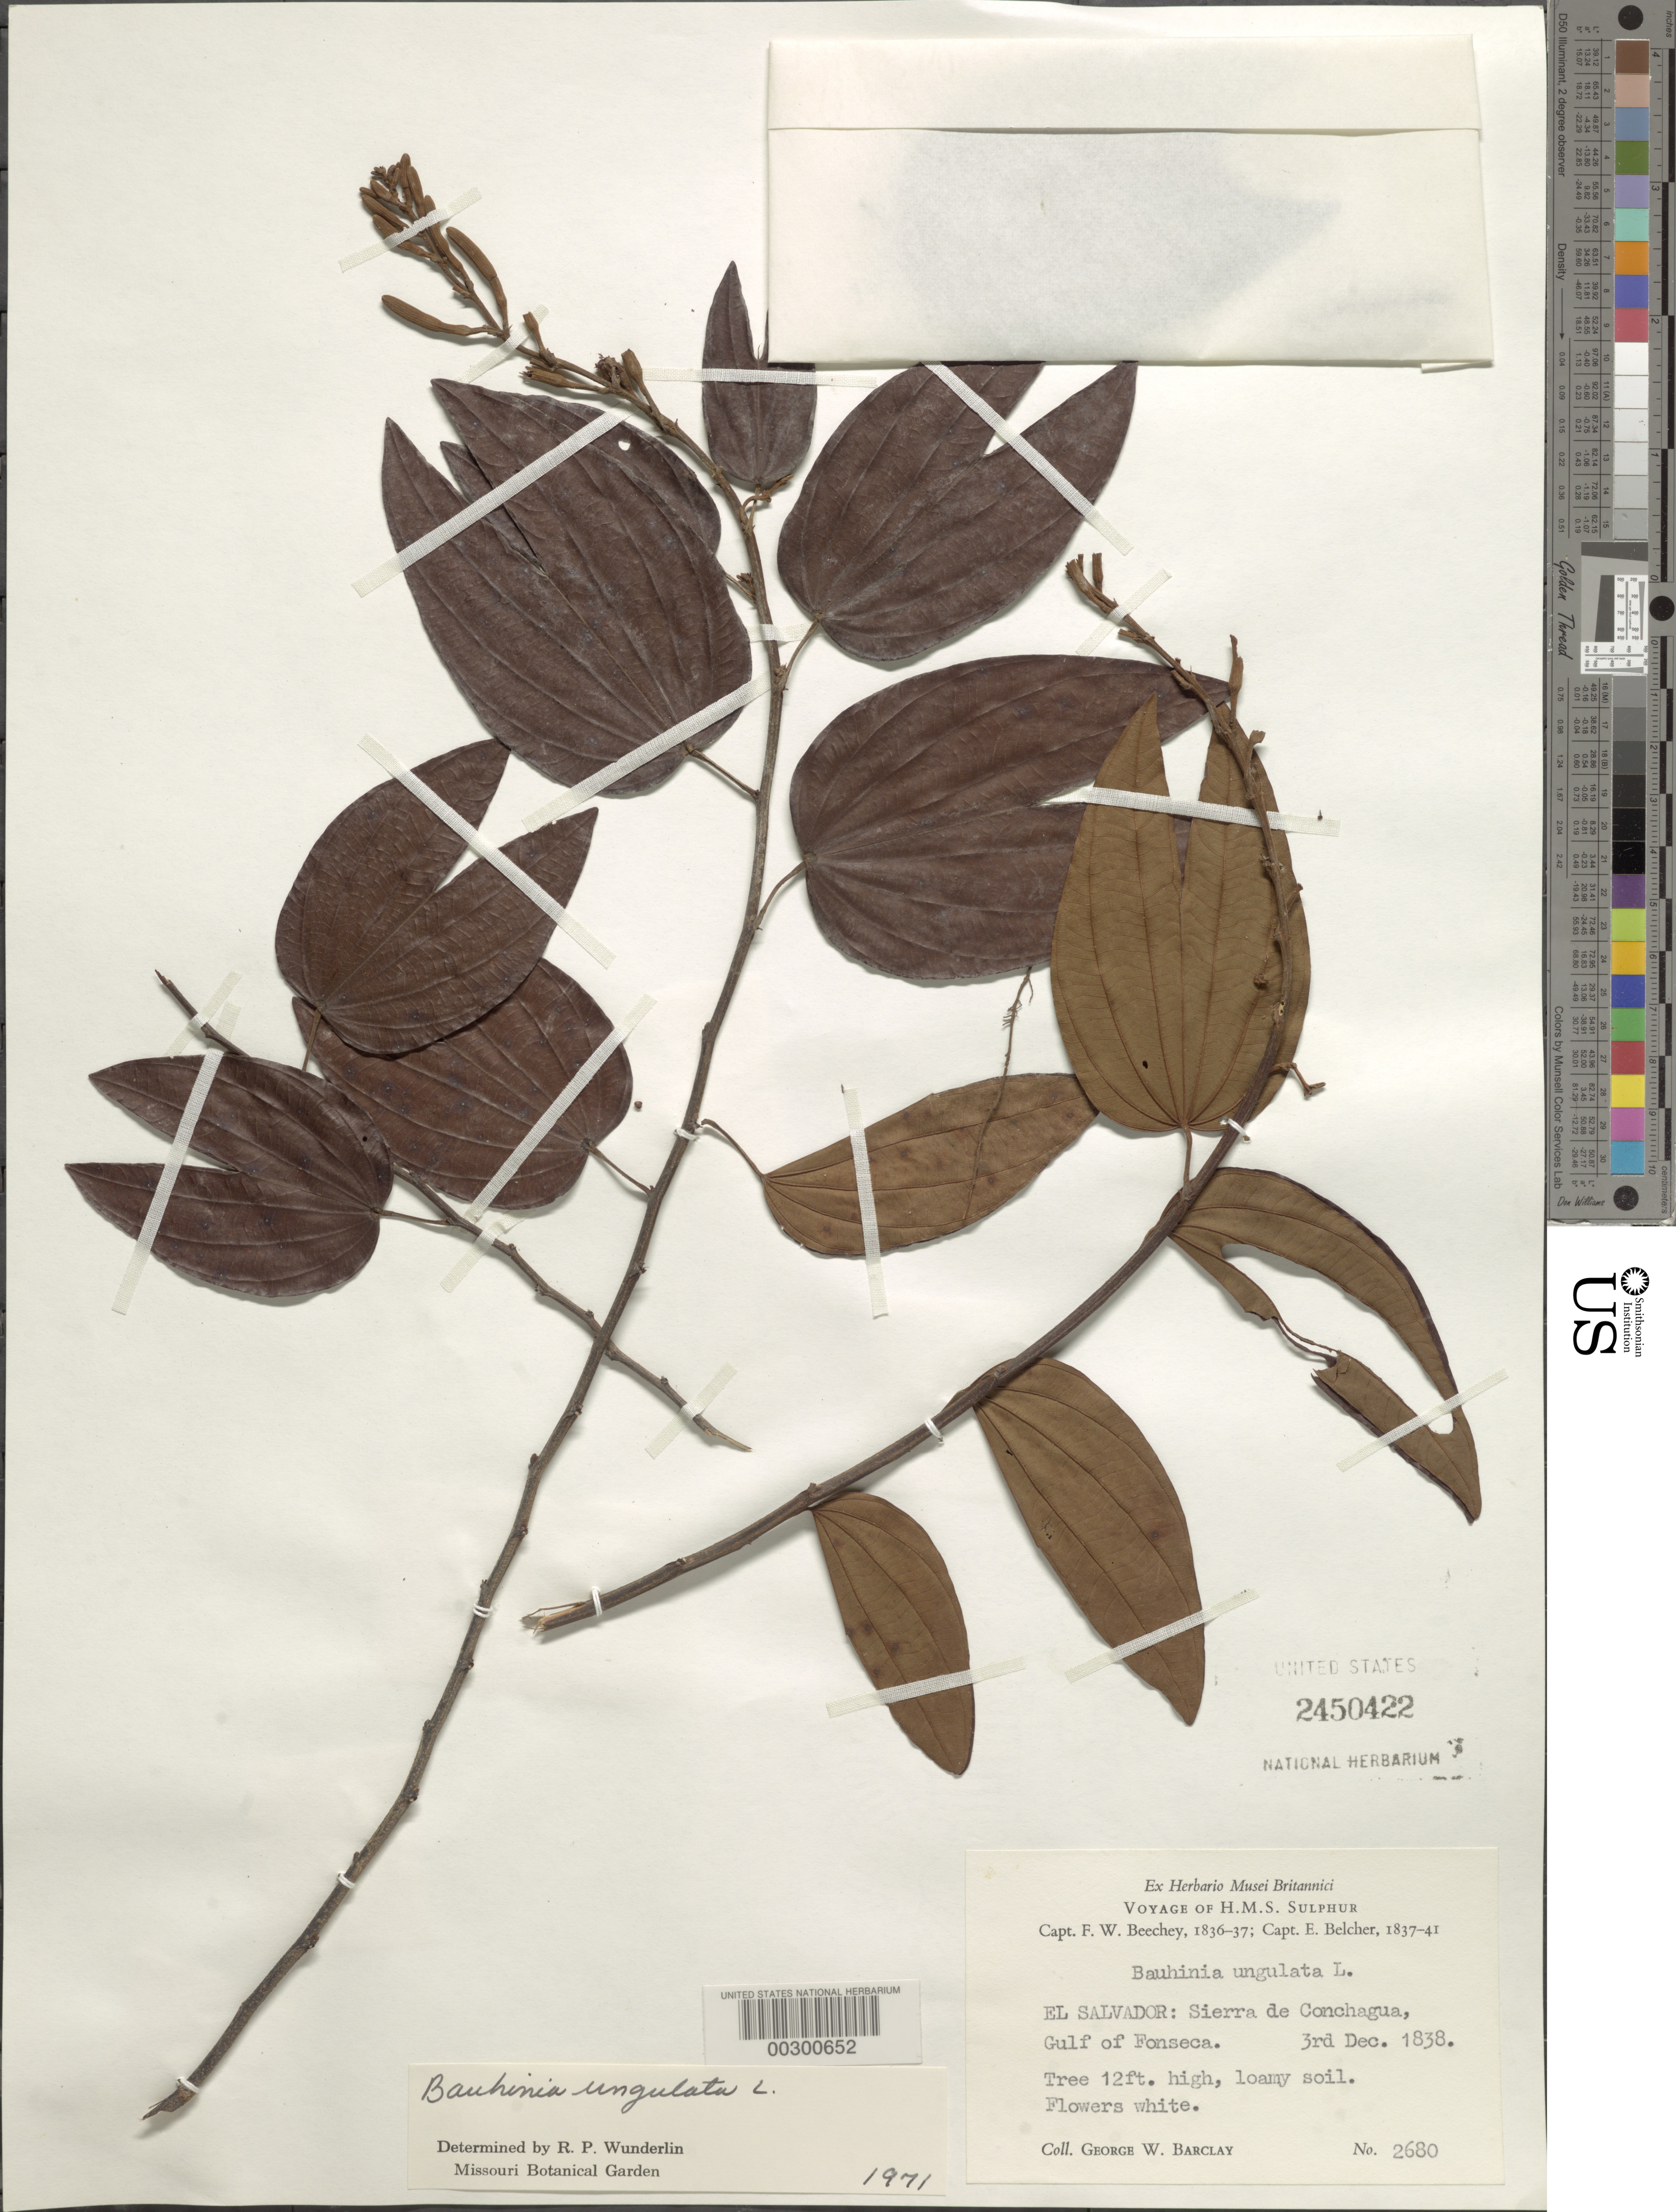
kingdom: Plantae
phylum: Tracheophyta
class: Magnoliopsida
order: Fabales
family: Fabaceae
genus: Bauhinia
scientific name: Bauhinia ungulata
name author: L.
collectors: G. W. Barclay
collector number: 2680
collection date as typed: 03 Dec 1838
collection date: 1838-12-03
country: El Salvador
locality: Sierra de conchagua, gulf of fonseca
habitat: Loamy soil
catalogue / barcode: US 2450422